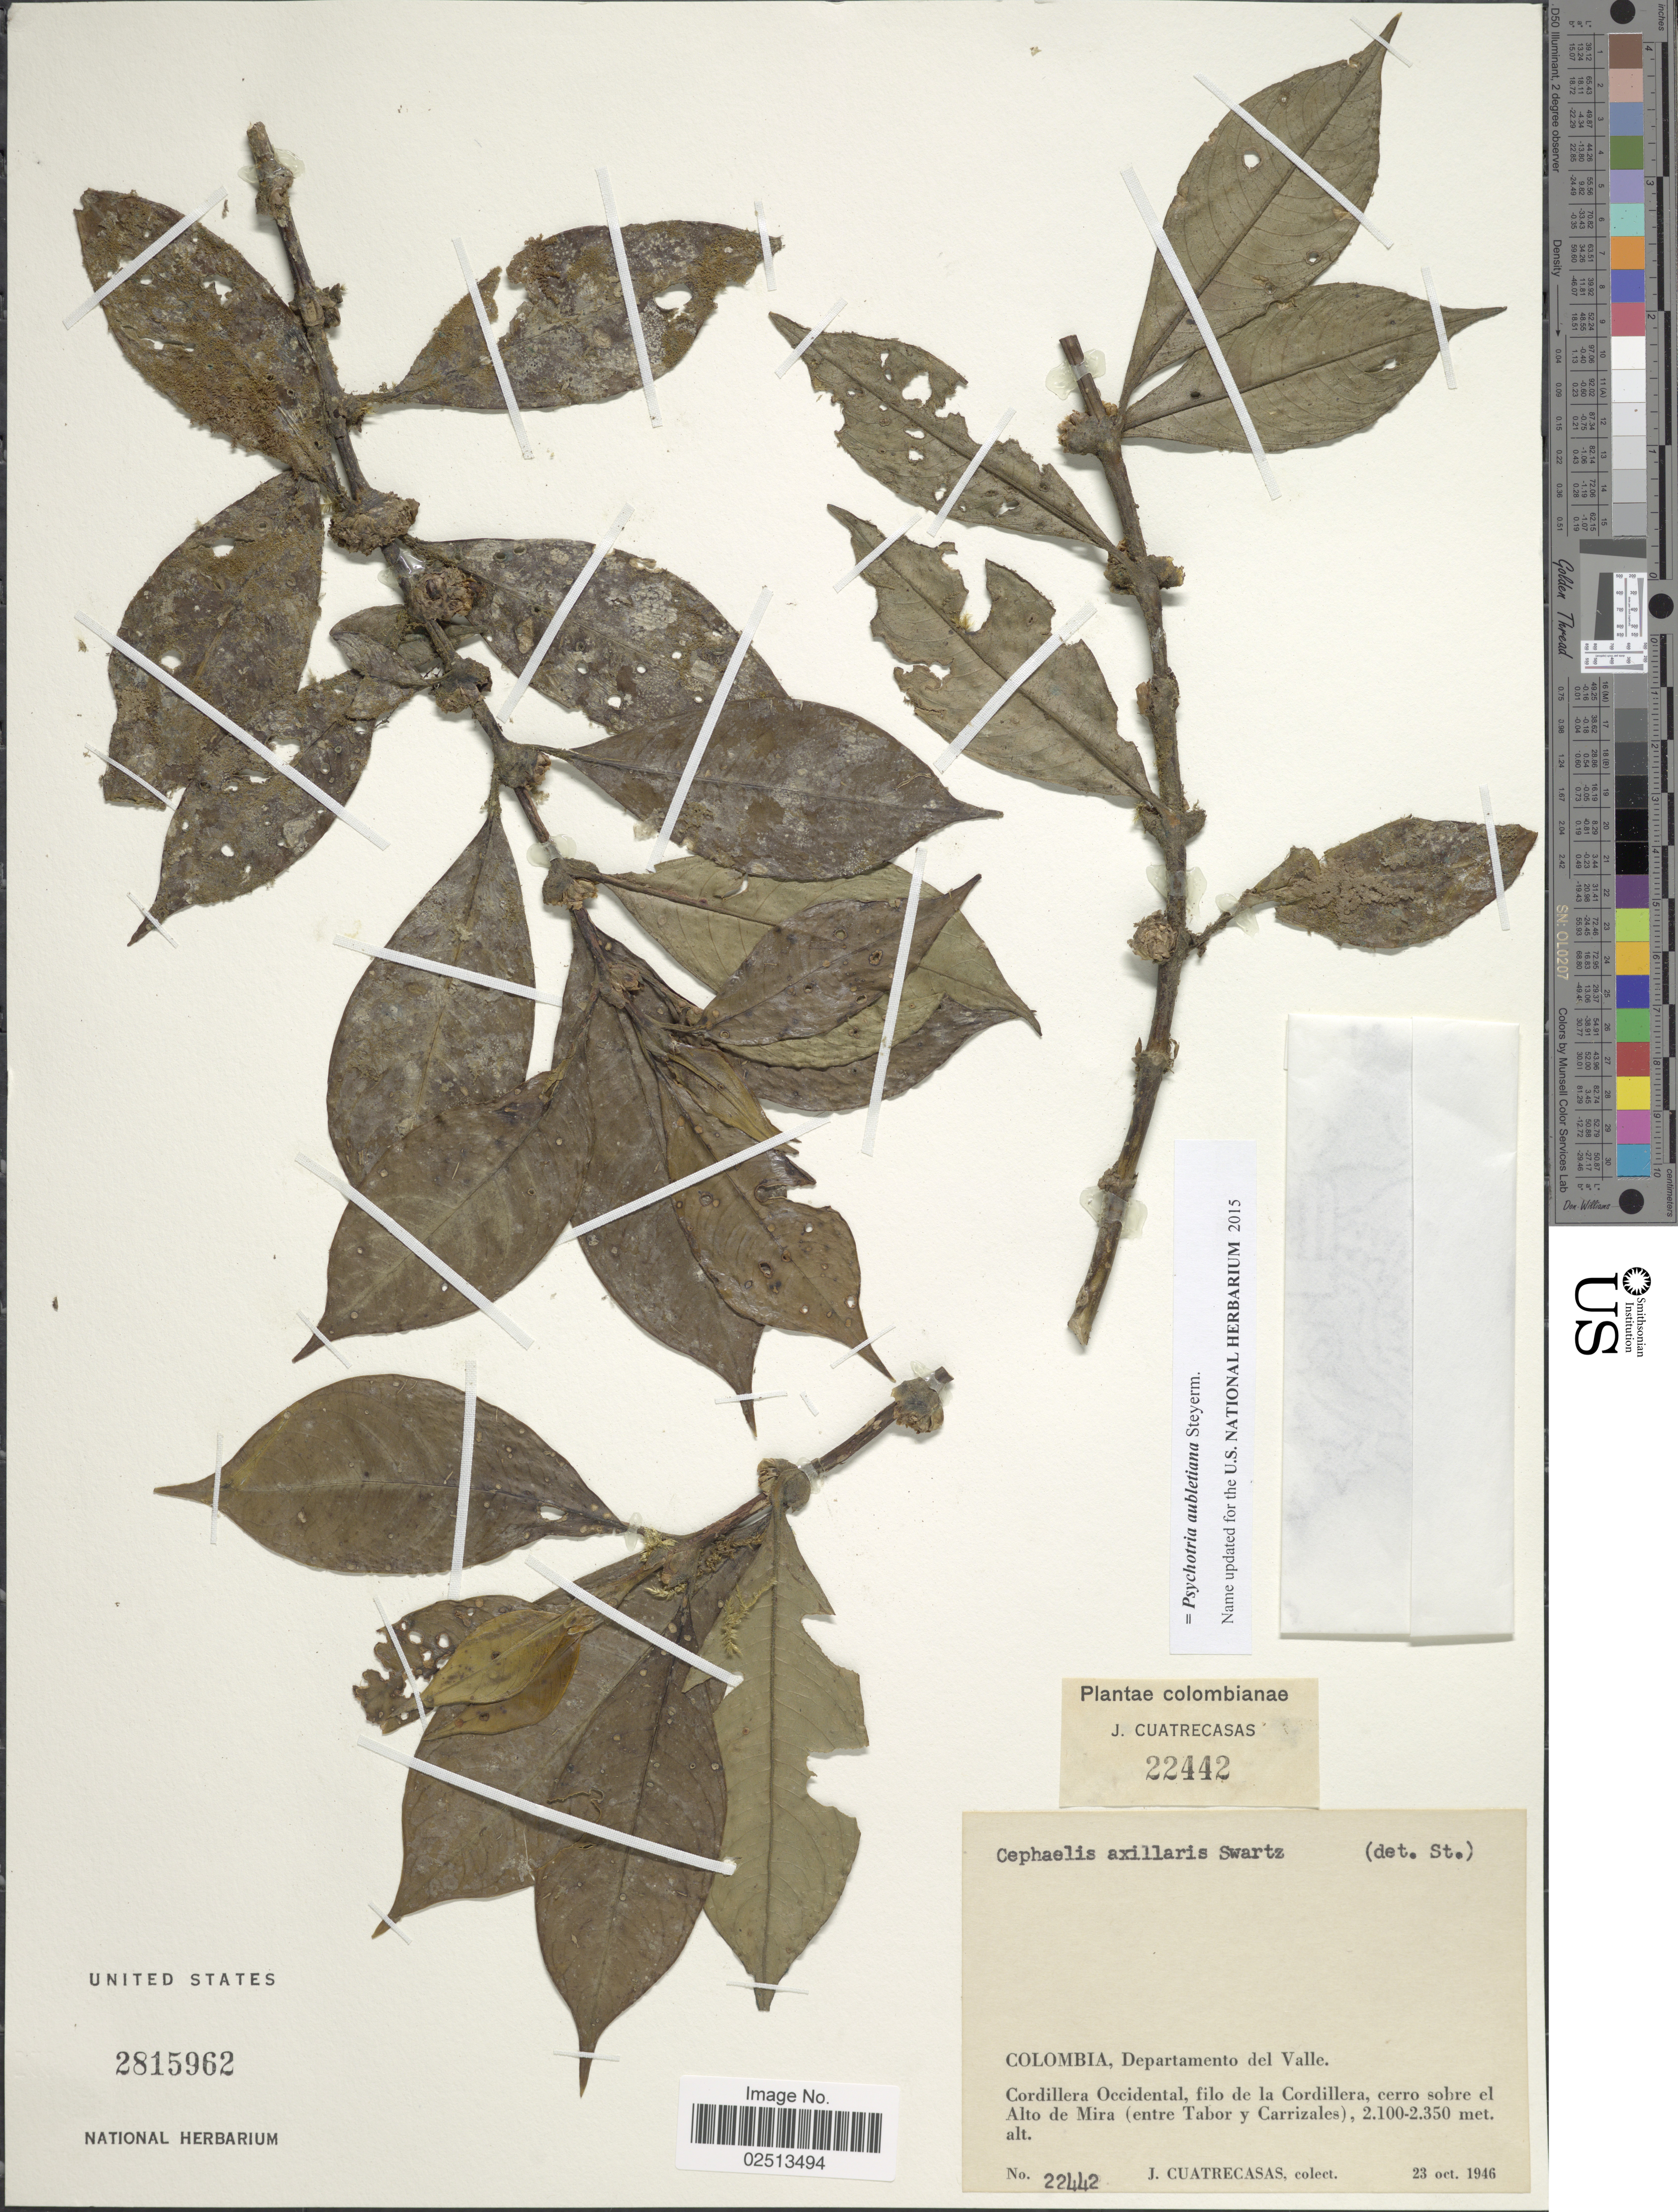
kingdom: Plantae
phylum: Tracheophyta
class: Magnoliopsida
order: Gentianales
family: Rubiaceae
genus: Psychotria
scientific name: Psychotria aubletiana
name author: Steyerm.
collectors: J. Cuatrecasas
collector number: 22442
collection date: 1946-10-23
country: Colombia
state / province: Valle del Cauca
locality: Departamento del Valle, Cordillera Occidental, filo de la Cordillera, cerro sobre el Alto de Mira (entre Tabor y Carrizales)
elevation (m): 2100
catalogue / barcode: US 2815962